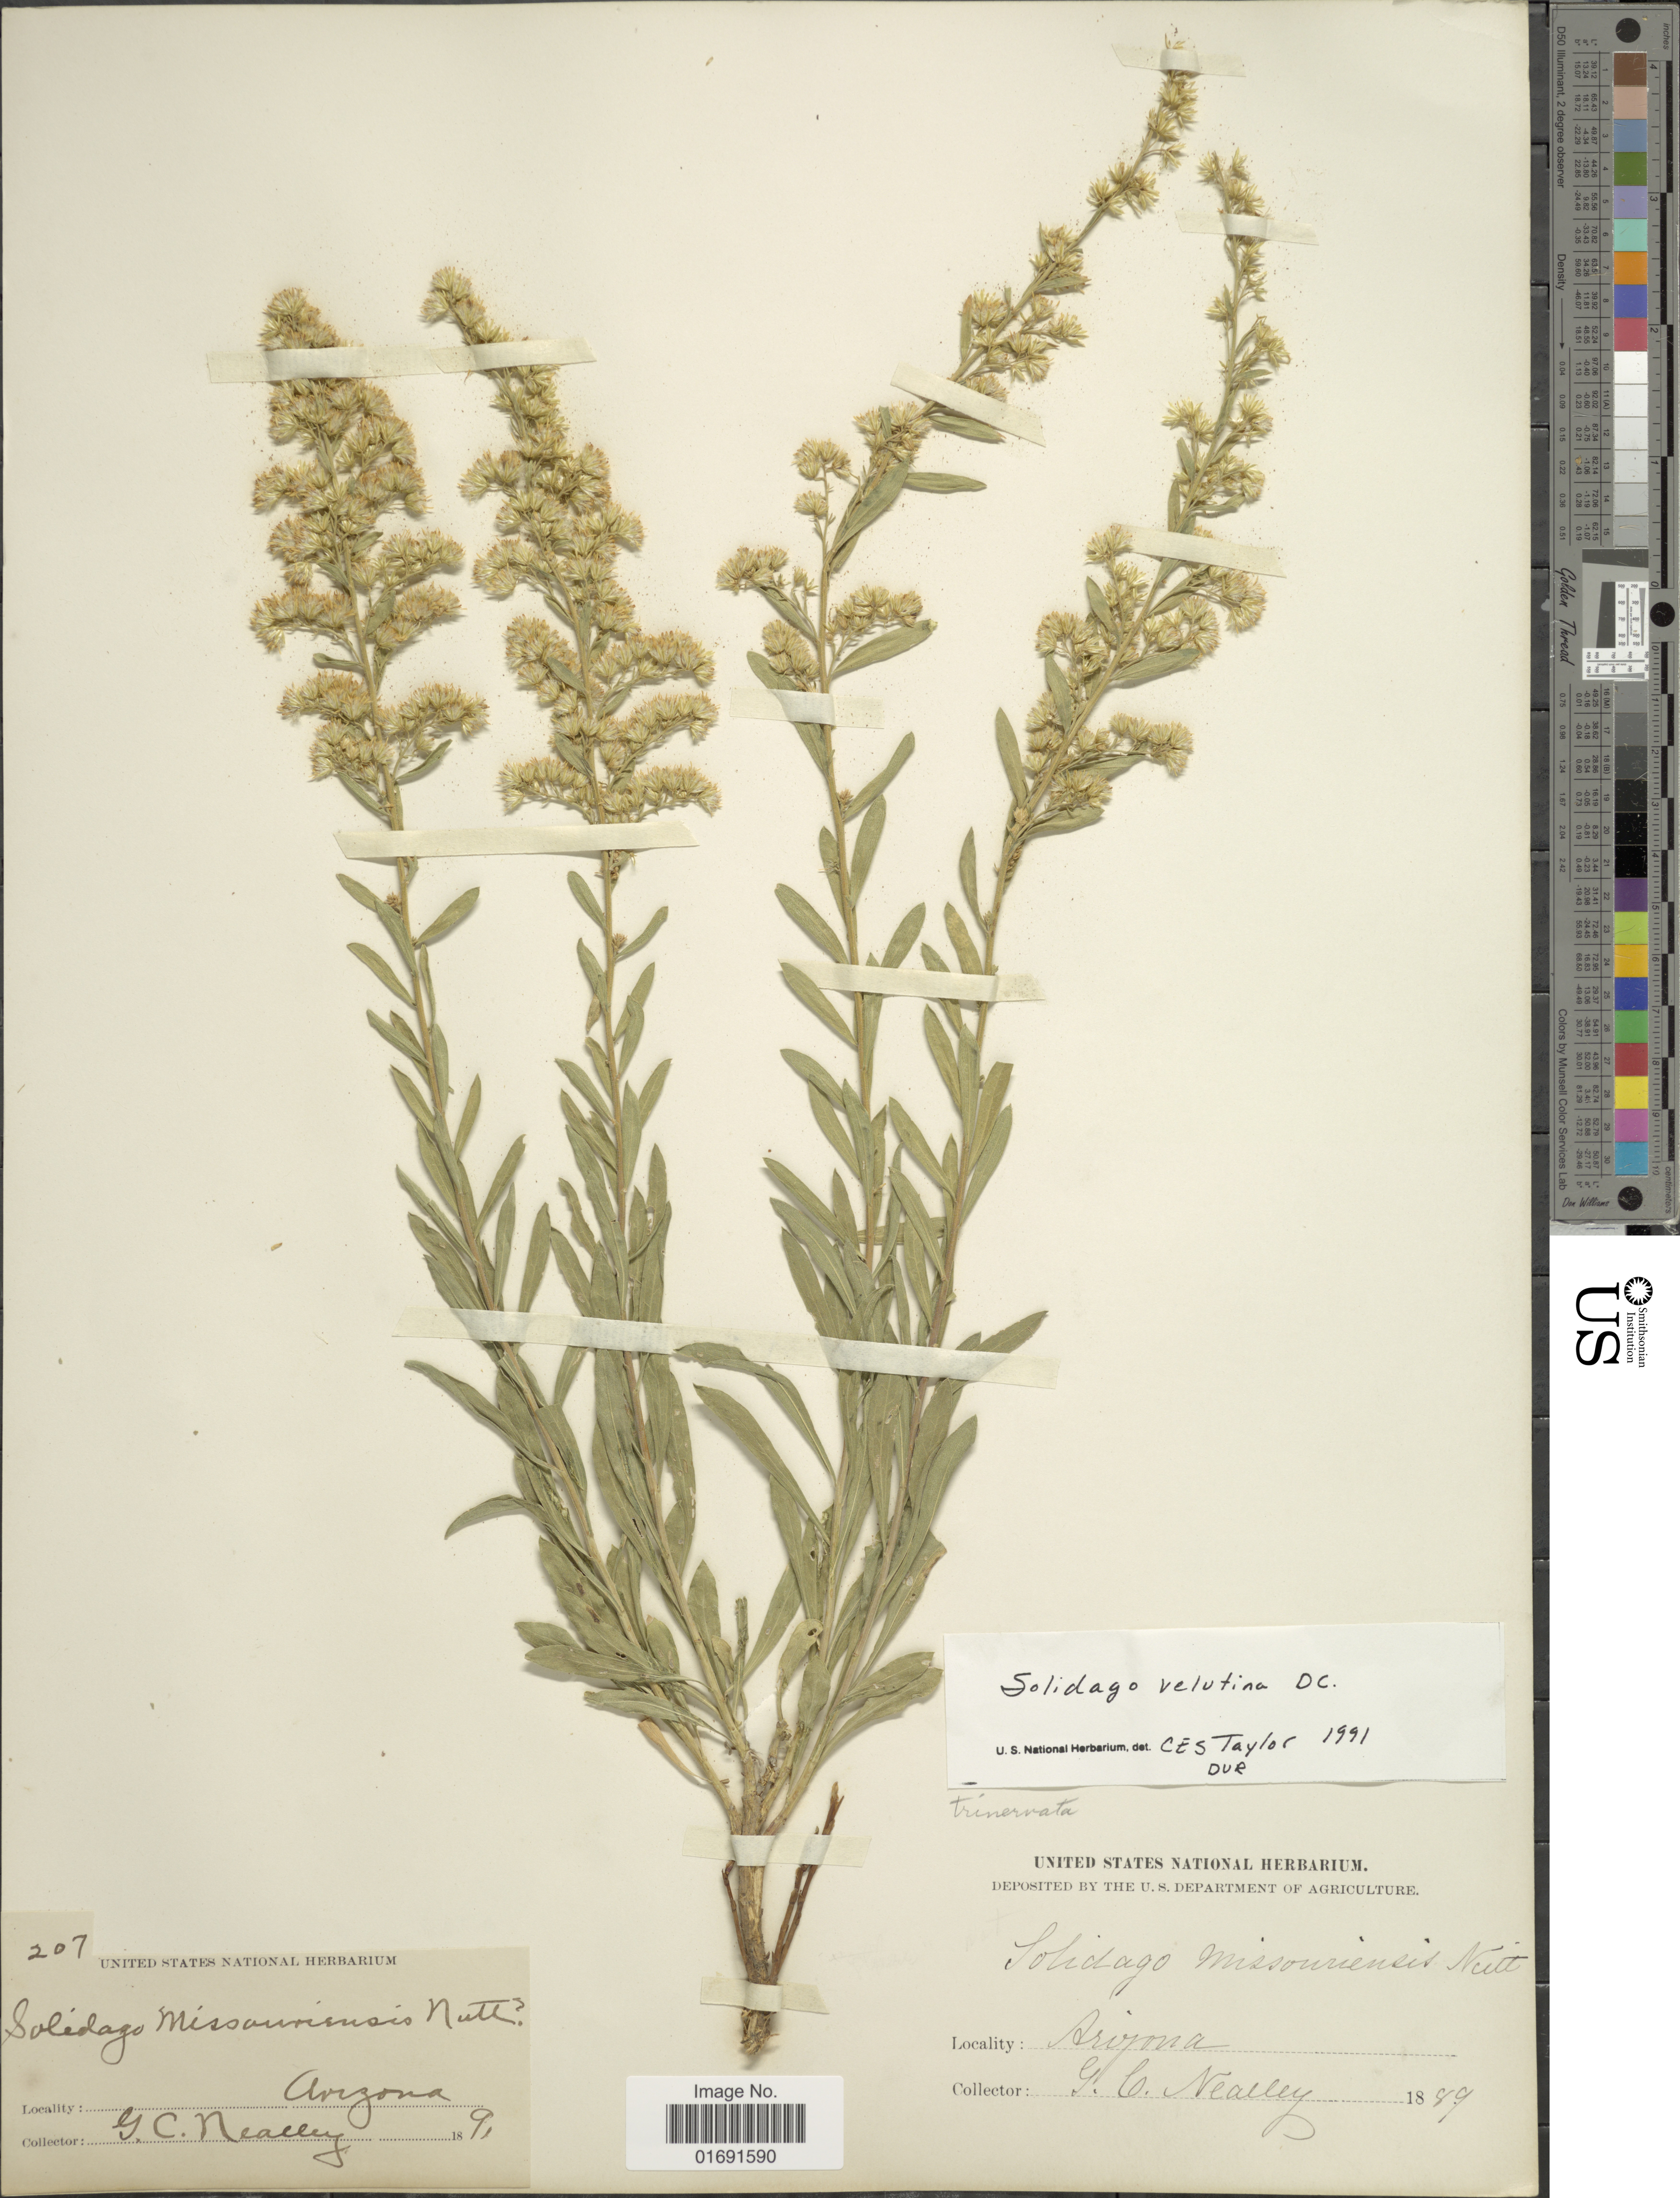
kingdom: Plantae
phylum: Tracheophyta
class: Magnoliopsida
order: Asterales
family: Asteraceae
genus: Solidago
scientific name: Solidago velutina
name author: DC.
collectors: G. C. Nealley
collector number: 207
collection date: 1889/1891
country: United States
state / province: Arizona